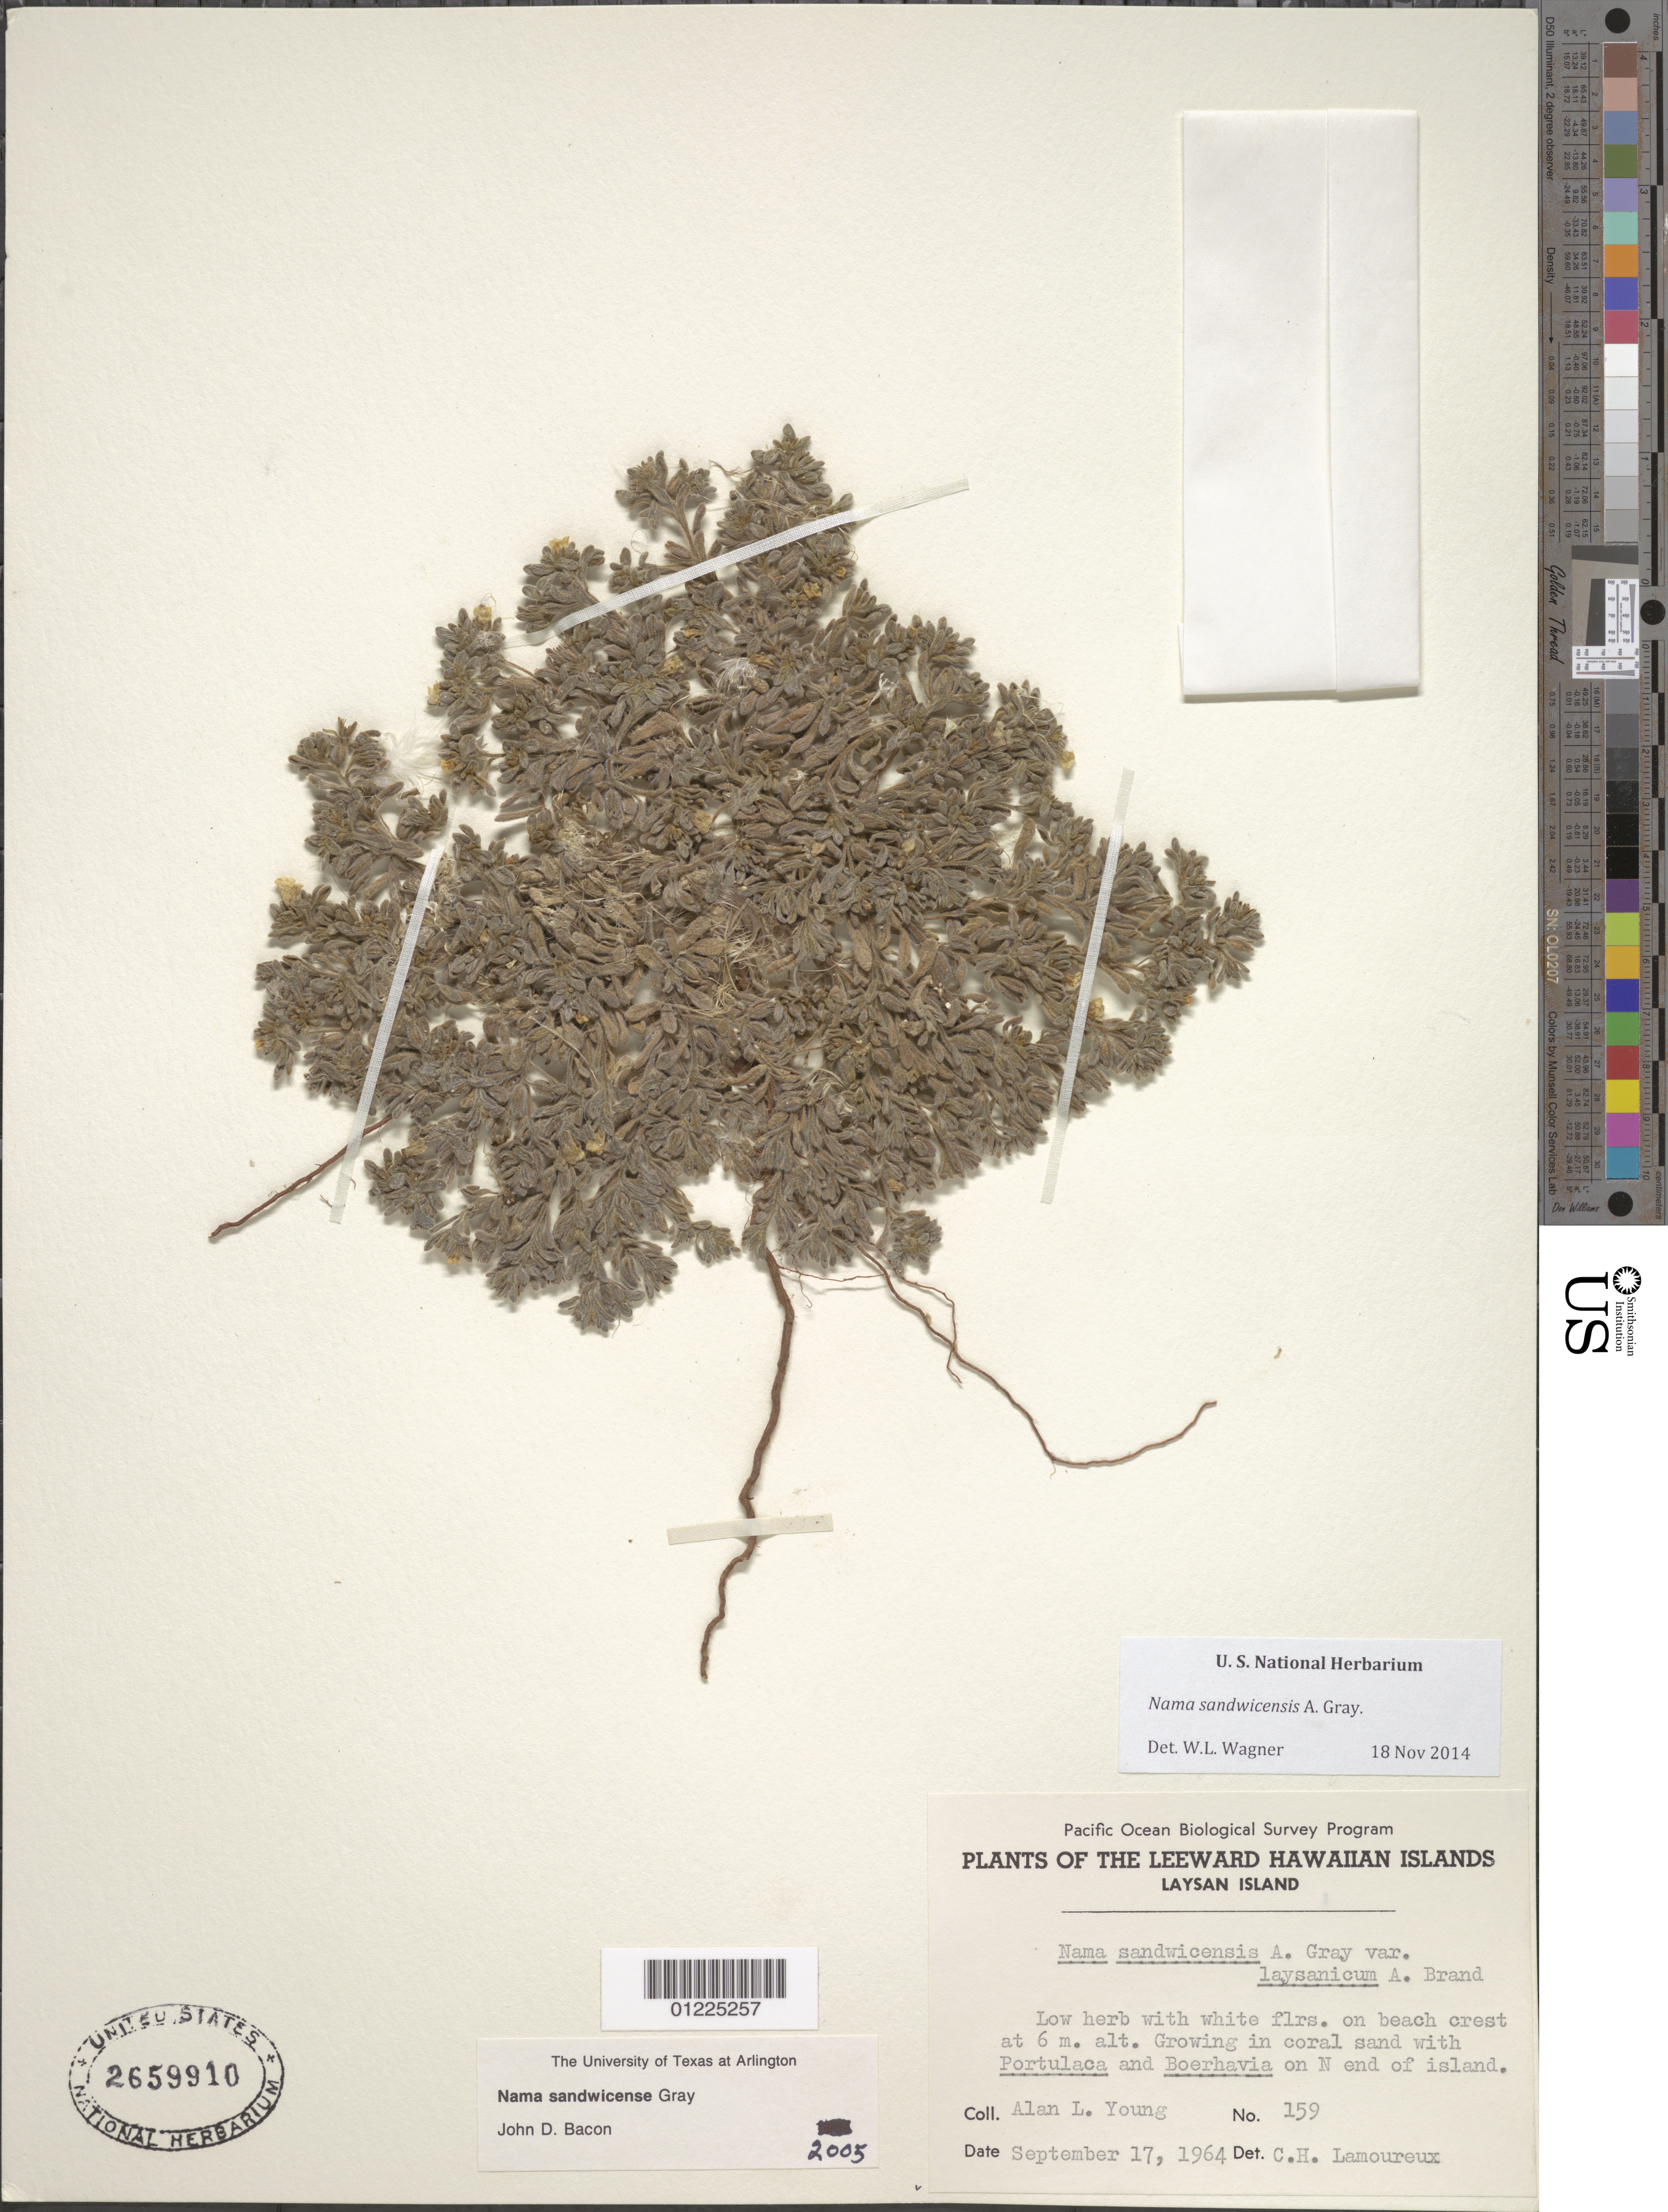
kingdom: Plantae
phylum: Tracheophyta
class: Magnoliopsida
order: Boraginales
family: Namaceae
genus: Nama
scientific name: Nama sandwicensis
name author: A. Gray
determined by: Wagner, W. L., (BOT), Smithsonian Institution - National Museum of Natural History (UNITED STATES)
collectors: A. Young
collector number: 159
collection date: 1964-09-17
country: United States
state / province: Hawaii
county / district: Honolulu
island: Laysan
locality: at north end of island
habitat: Coral sand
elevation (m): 6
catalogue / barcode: US 2659910